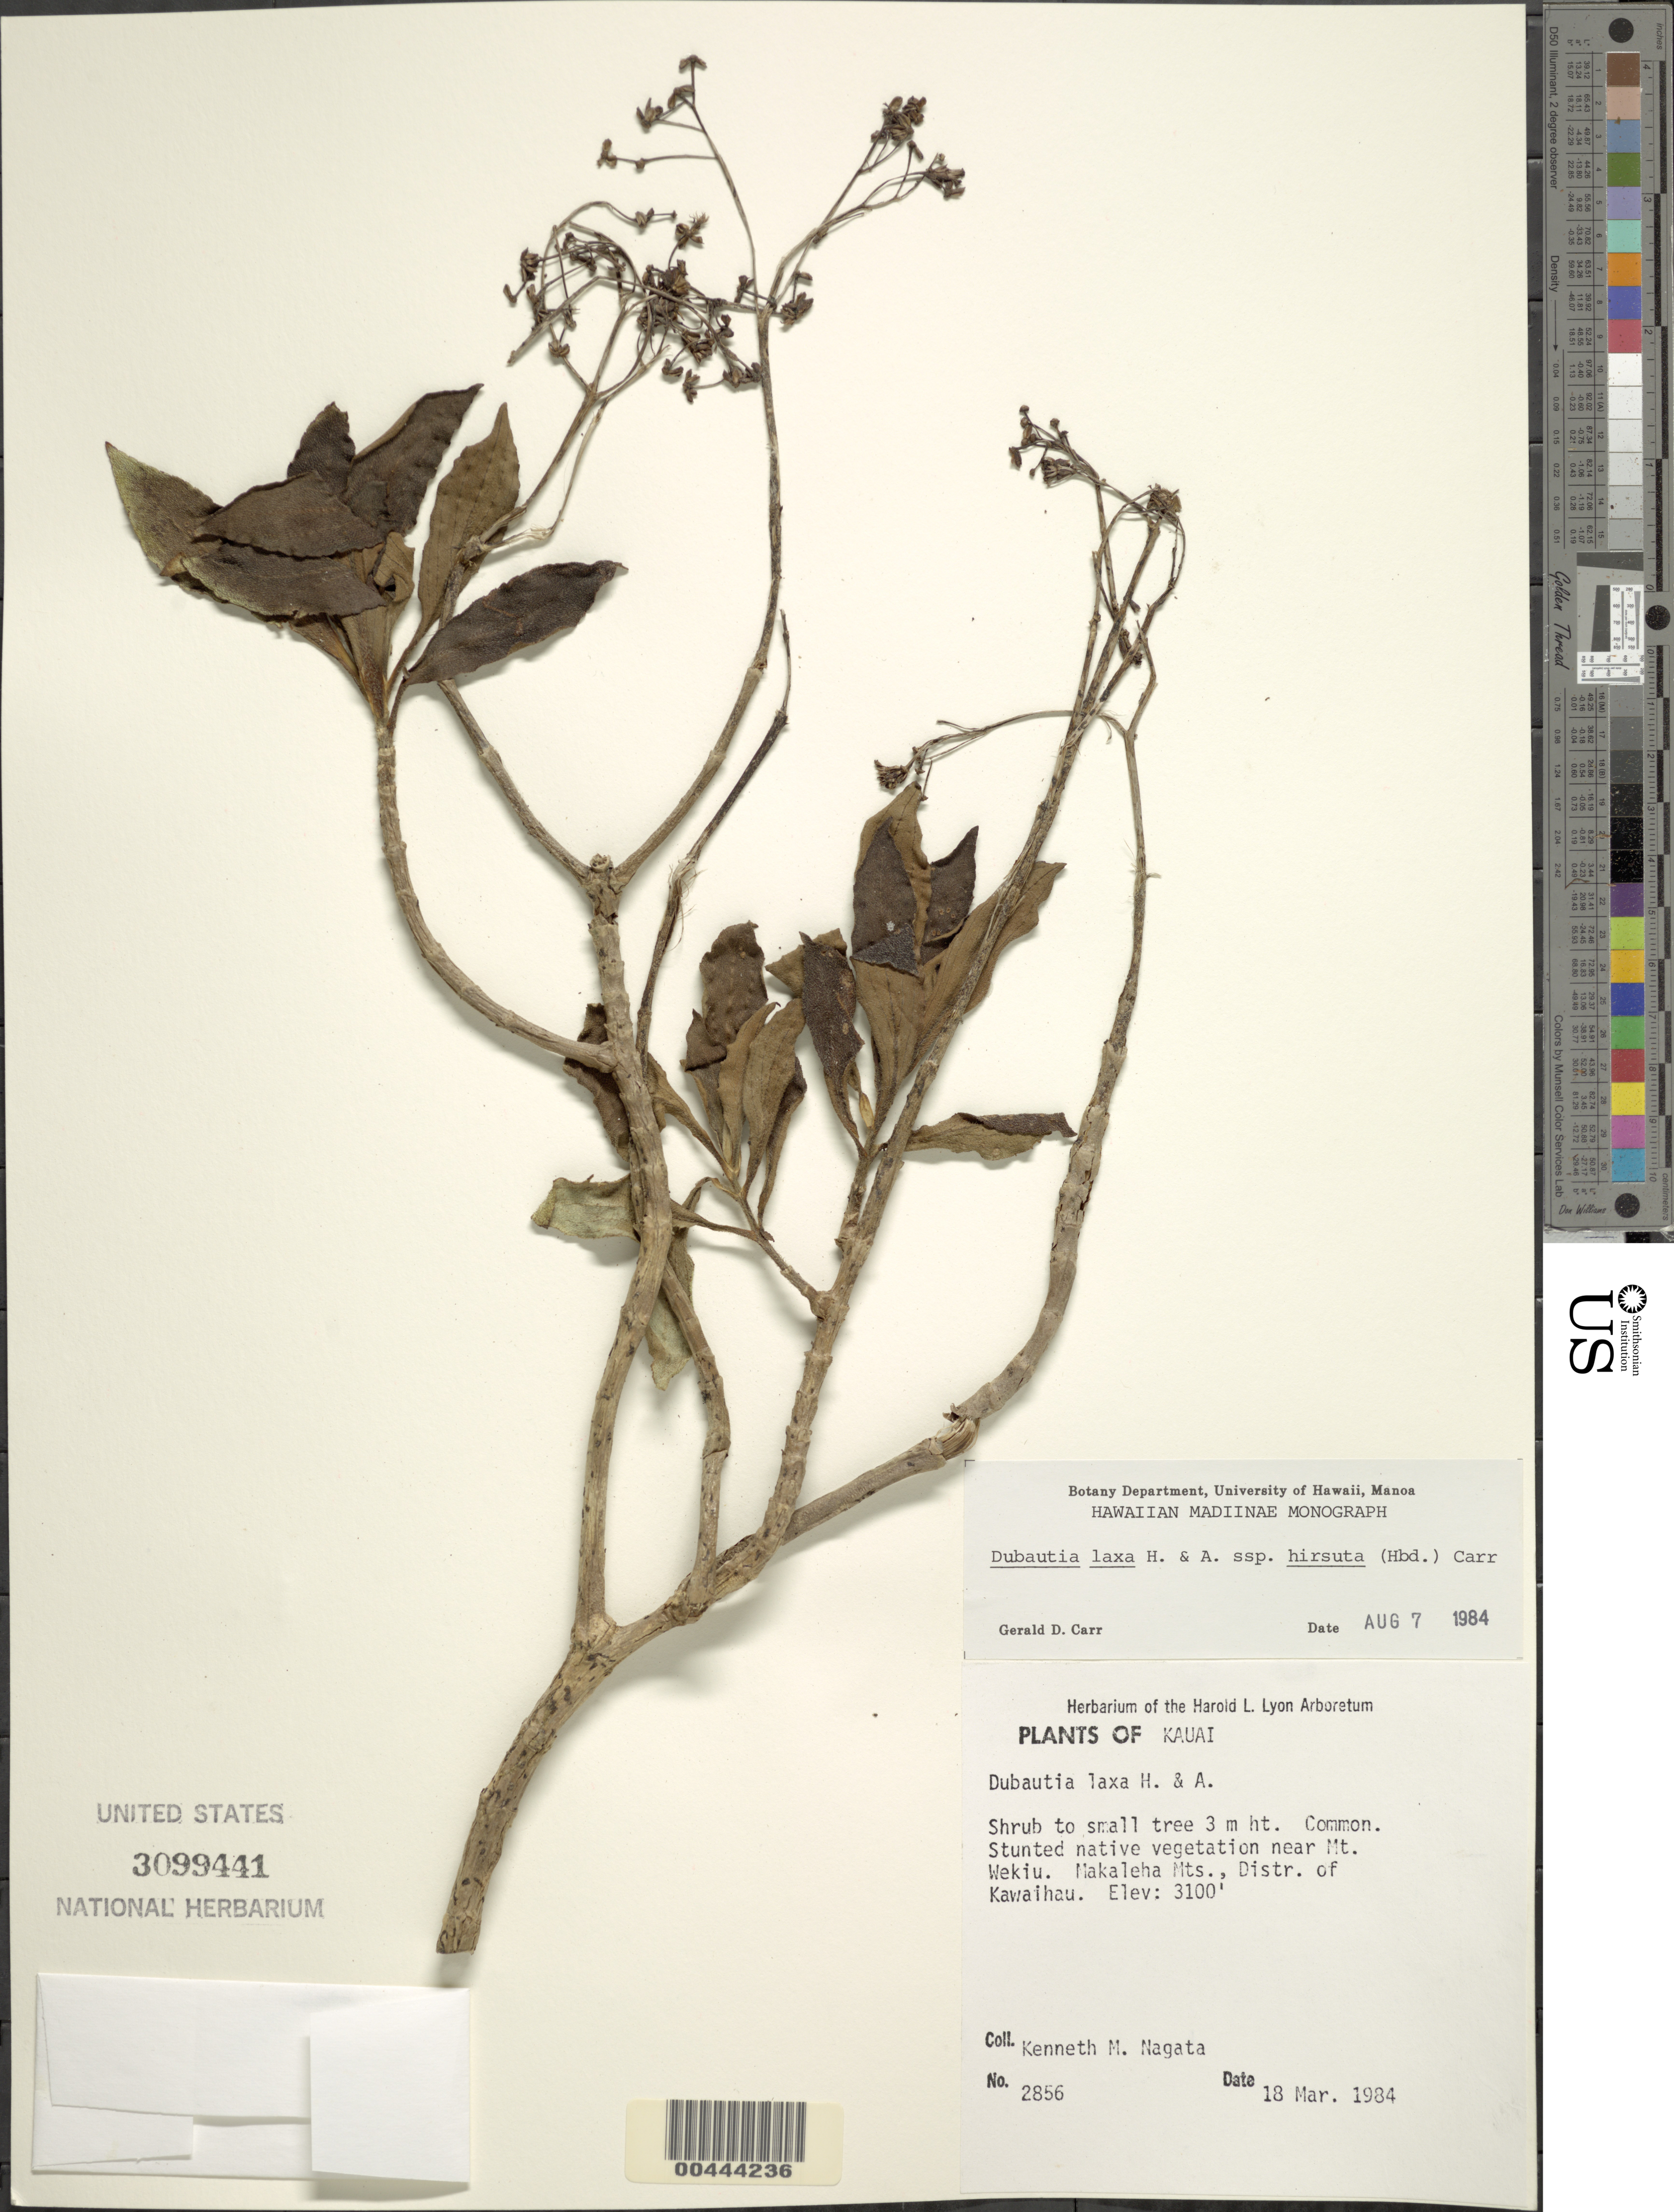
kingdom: Plantae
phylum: Tracheophyta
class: Magnoliopsida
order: Asterales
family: Asteraceae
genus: Dubautia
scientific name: Dubautia laxa subsp. hirsuta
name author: (Hillebr.) G.D. Carr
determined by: Carr, G. D.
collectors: K. Nagata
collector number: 2856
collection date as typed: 18 Mar 1984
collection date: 1984-03-18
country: United States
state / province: Hawaii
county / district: Kauai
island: Kaua'i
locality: Near Mount Wekiu, Makaleha Mountains, District of Kawaihau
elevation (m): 945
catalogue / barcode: US 3099441